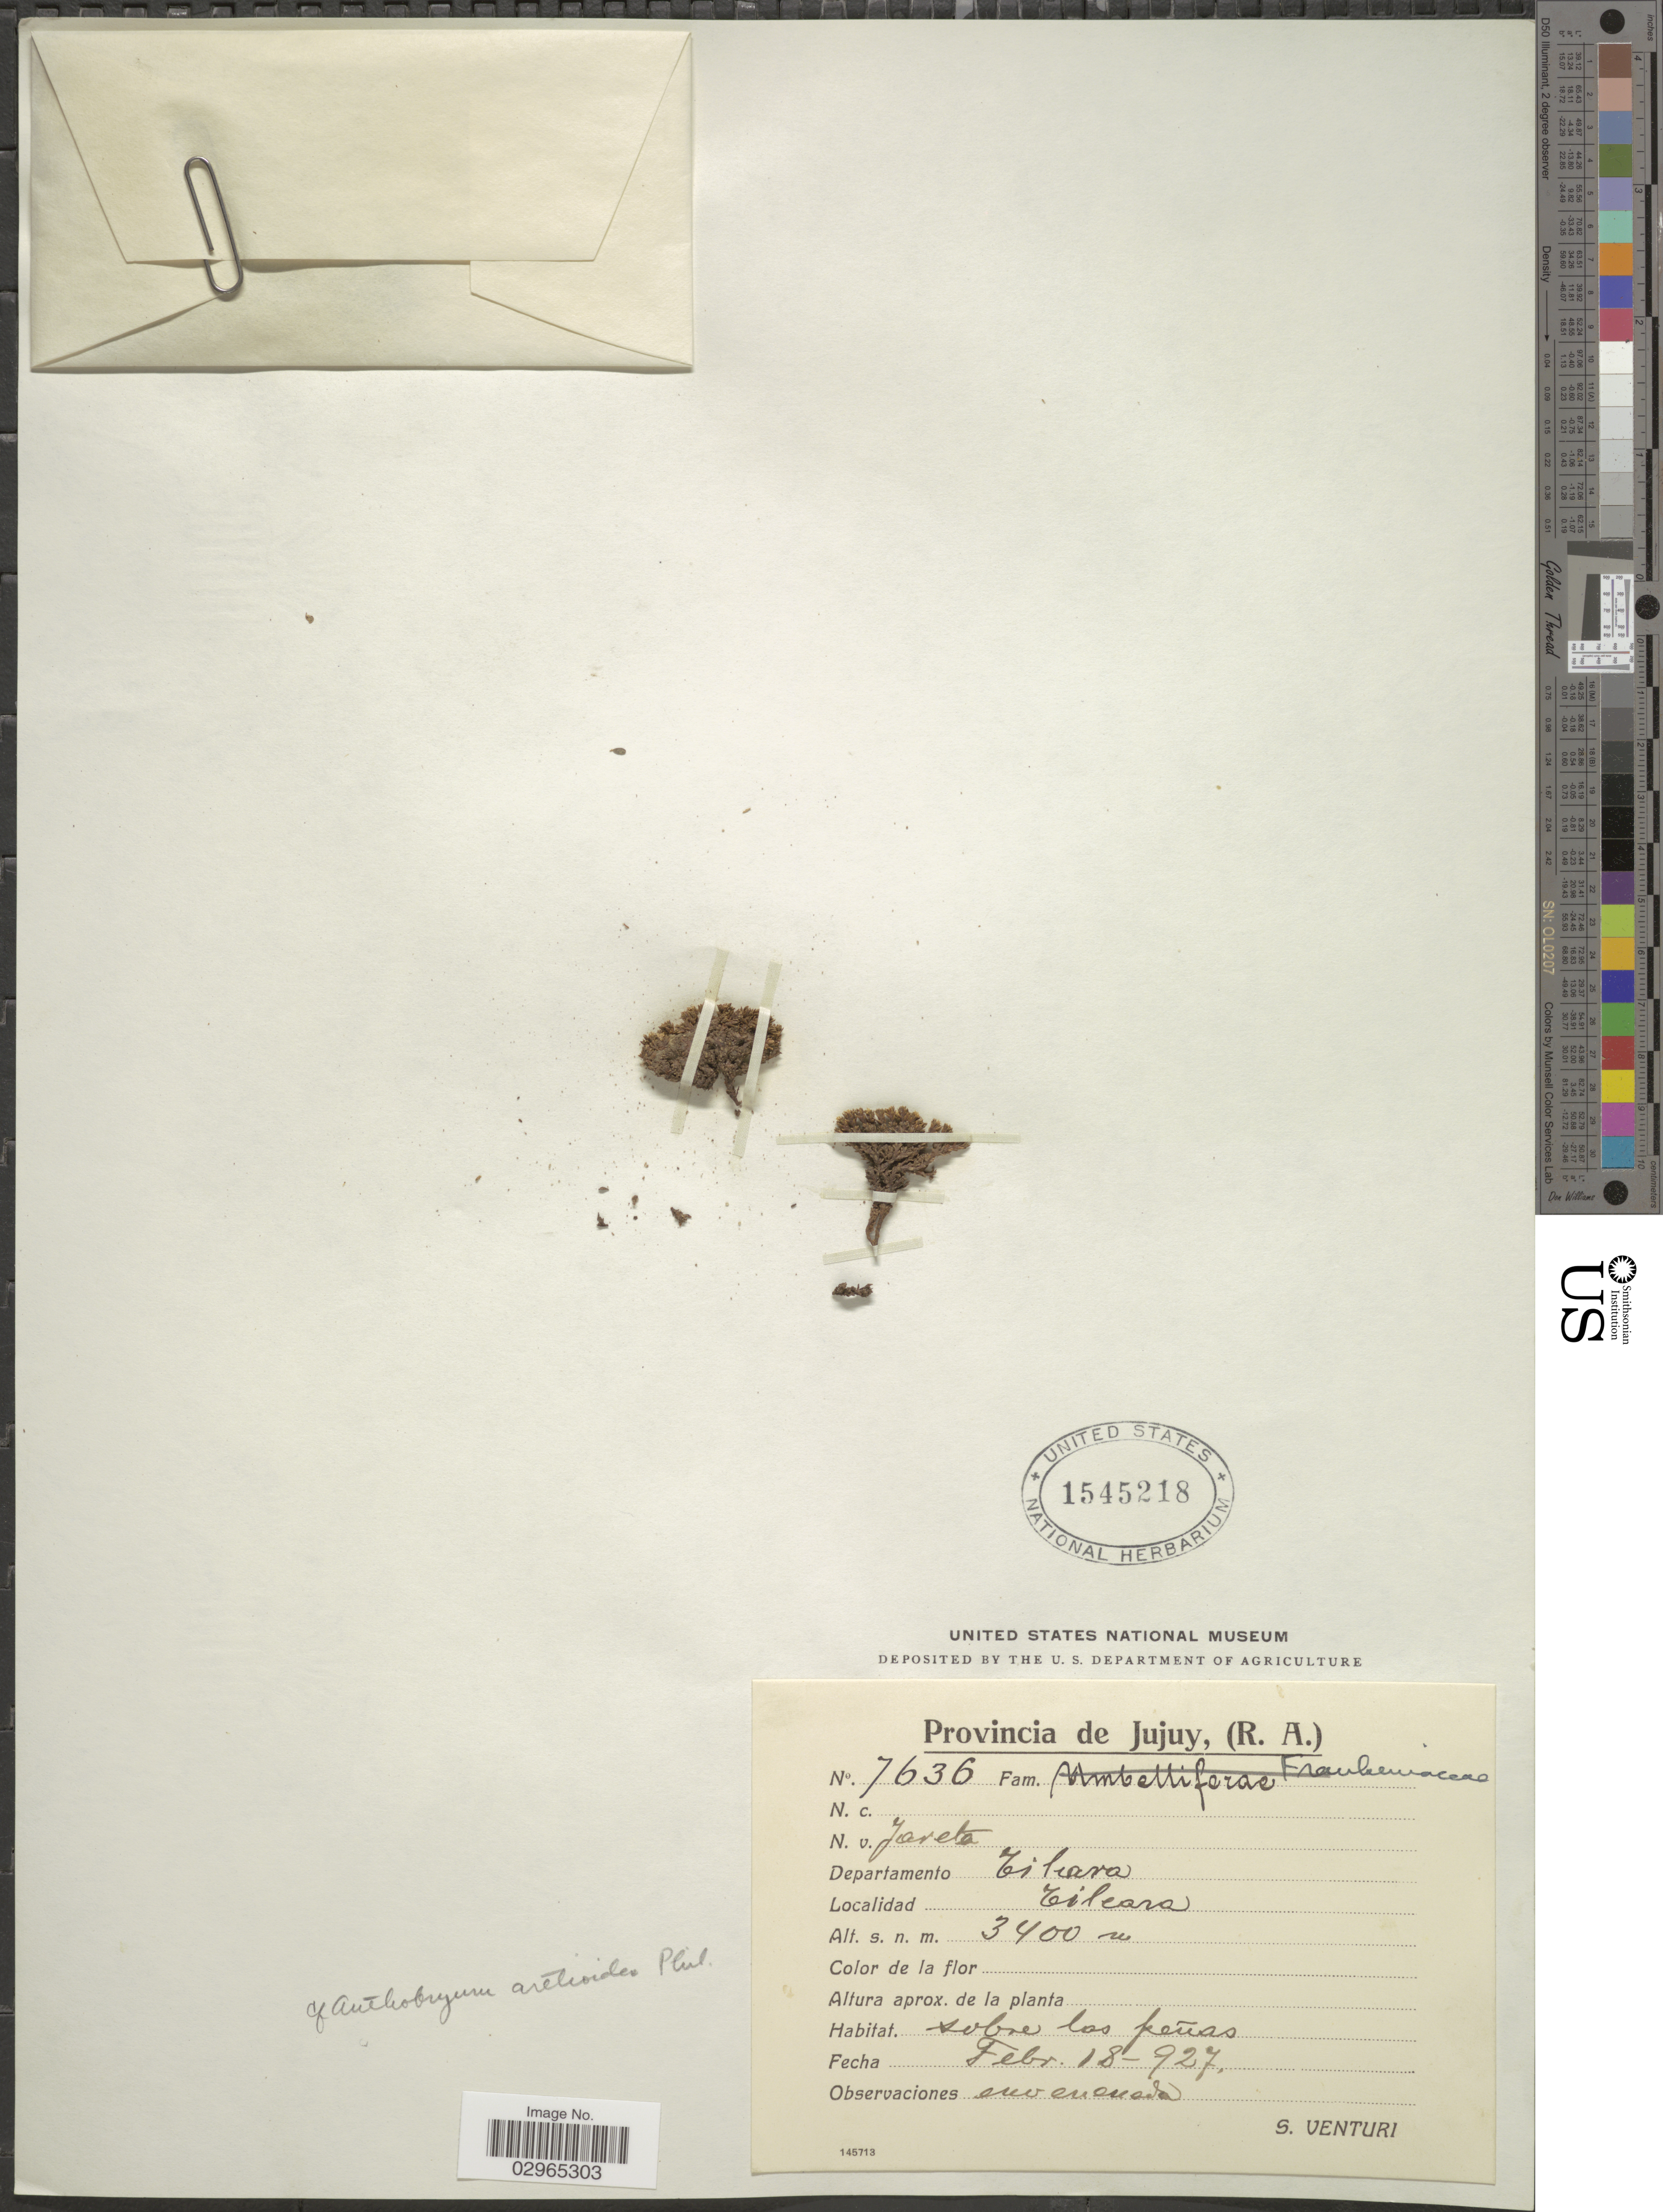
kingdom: Plantae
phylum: Tracheophyta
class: Magnoliopsida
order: Caryophyllales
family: Frankeniaceae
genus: Anthobryum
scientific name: Anthobryum aretioides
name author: Phil.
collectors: S. Venturi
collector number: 7636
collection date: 1927-02-18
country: Argentina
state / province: Jujuy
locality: Provincia de Jujuy, (R.A.). Departamento Tilcara. Tilcara.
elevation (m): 3400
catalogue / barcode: US 1545218